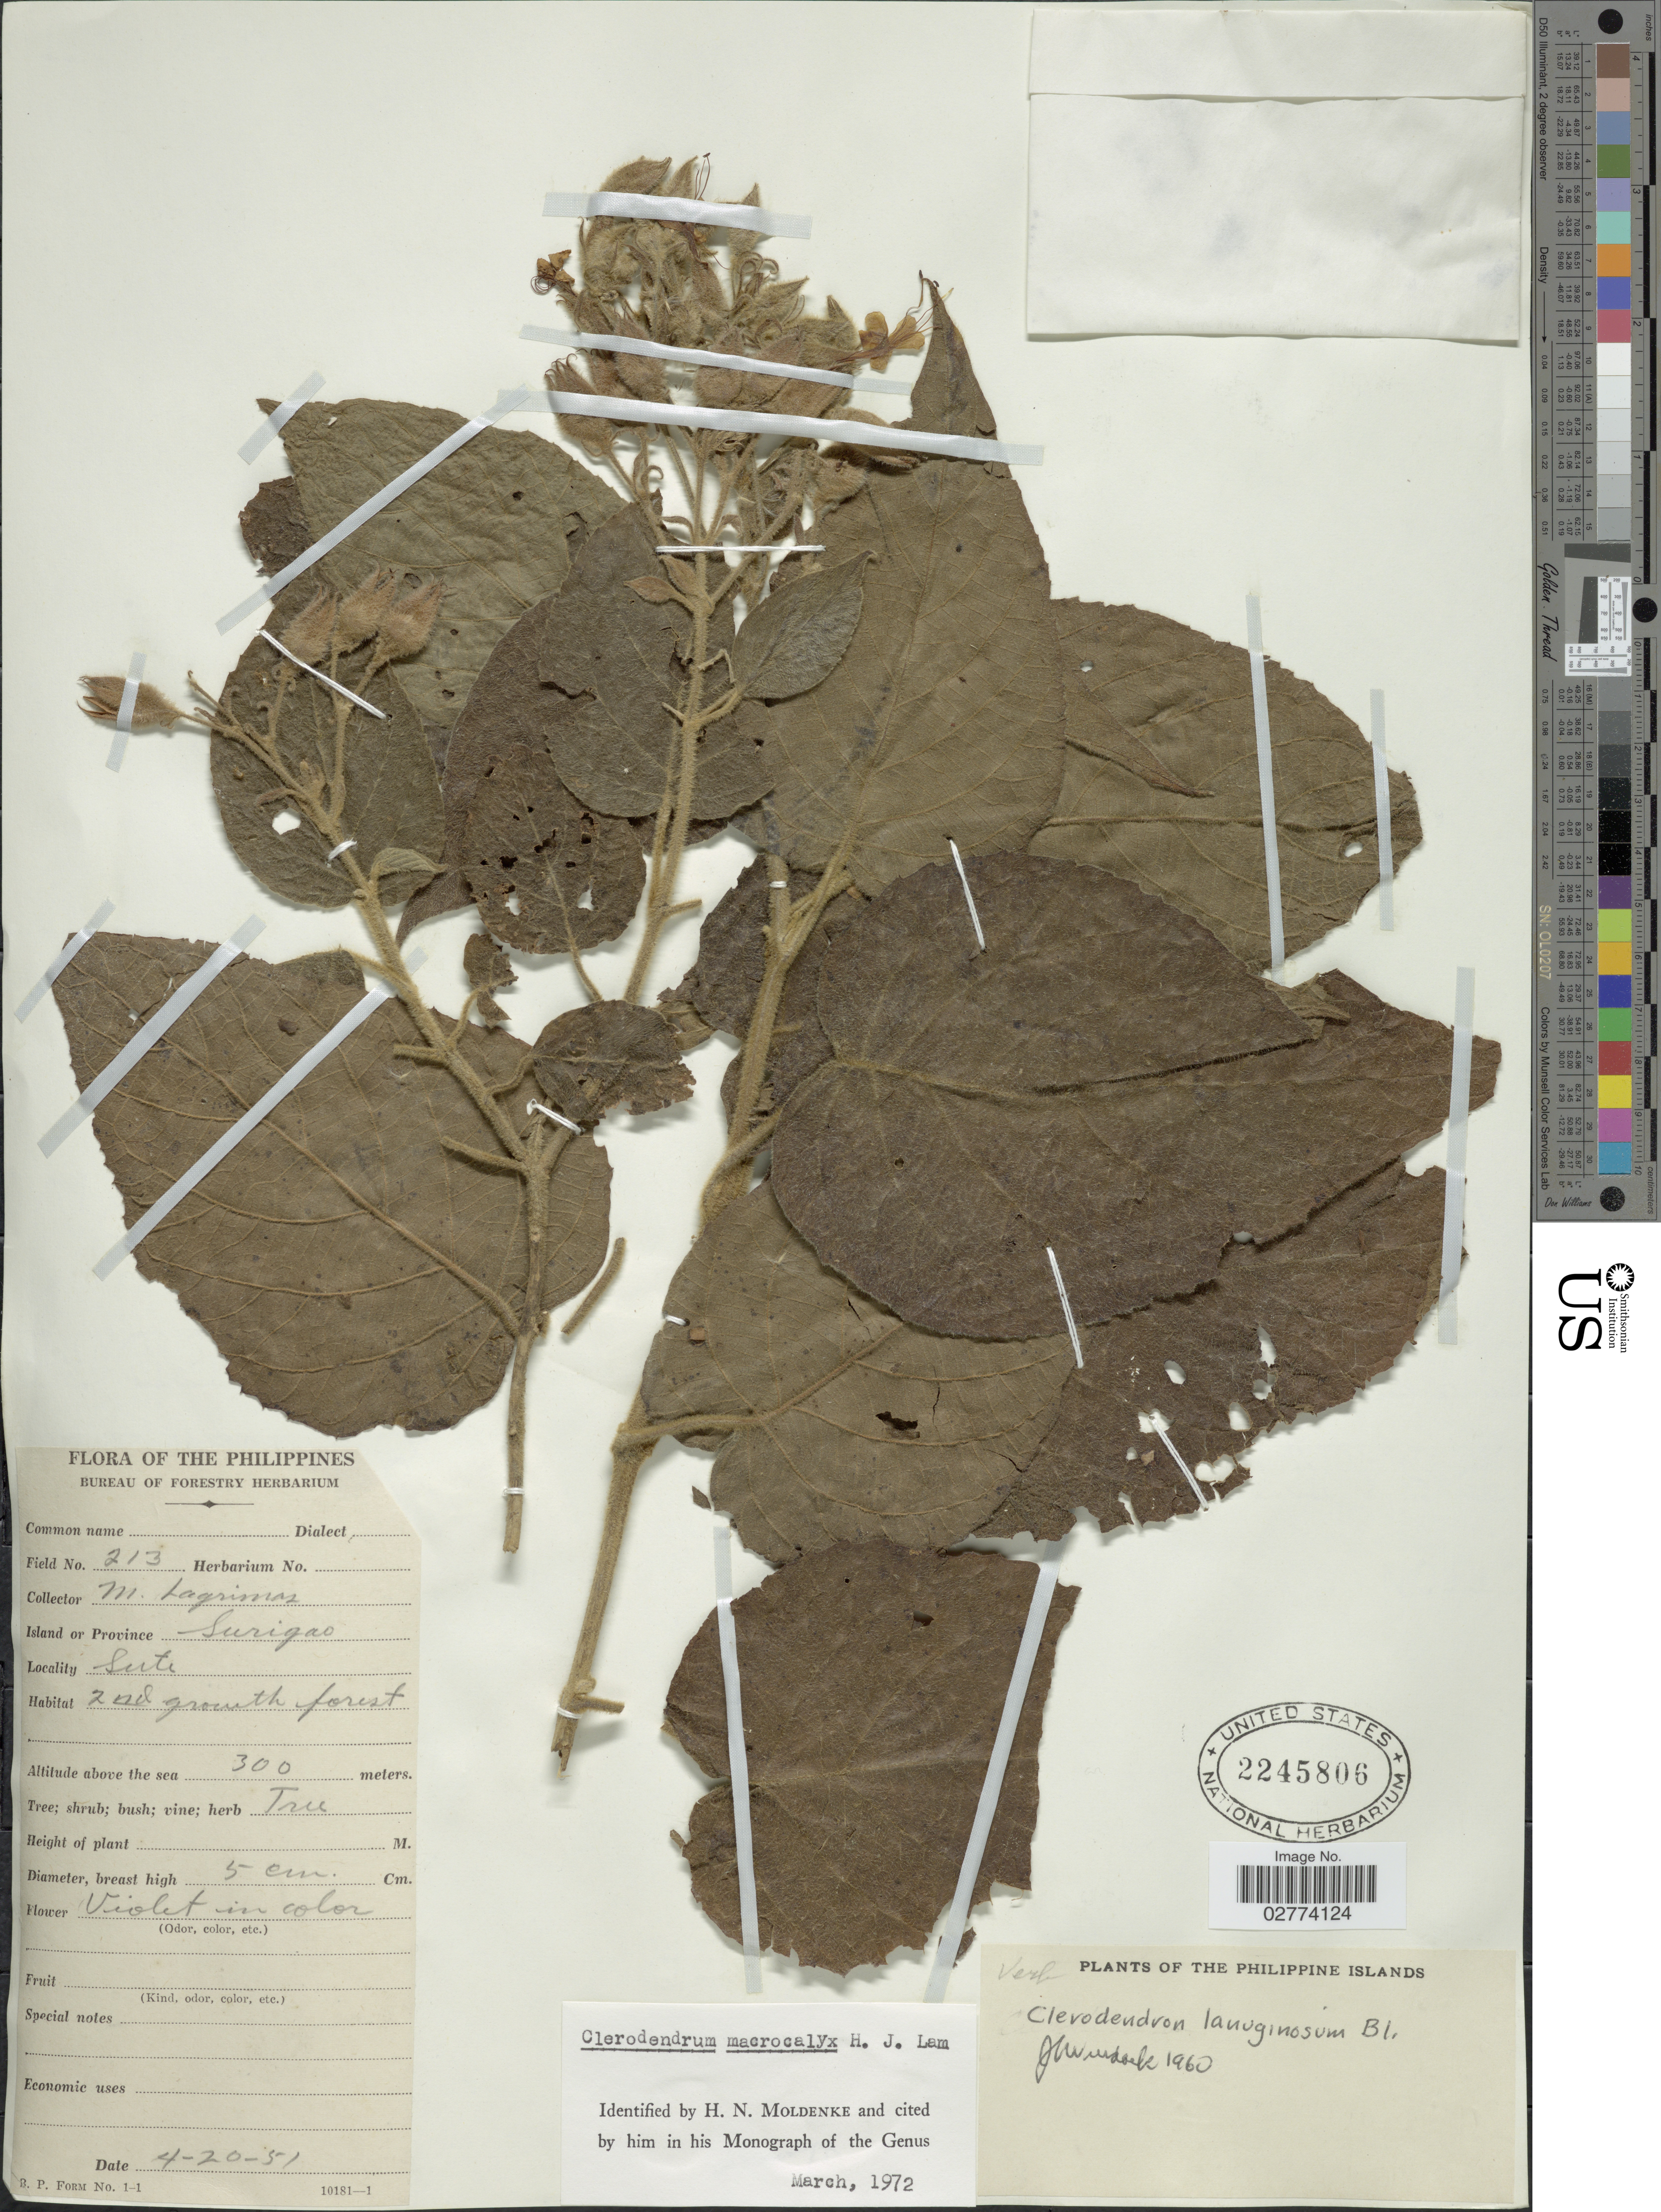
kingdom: Plantae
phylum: Tracheophyta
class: Magnoliopsida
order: Lamiales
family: Lamiaceae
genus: Clerodendrum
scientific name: Clerodendrum macrocalyx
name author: H.J. Lam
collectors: M. Lagrimas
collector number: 213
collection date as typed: Transcribed d/m/y: 20/4/51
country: Philippines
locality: Surigao, Sute.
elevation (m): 300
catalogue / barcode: US 2245806